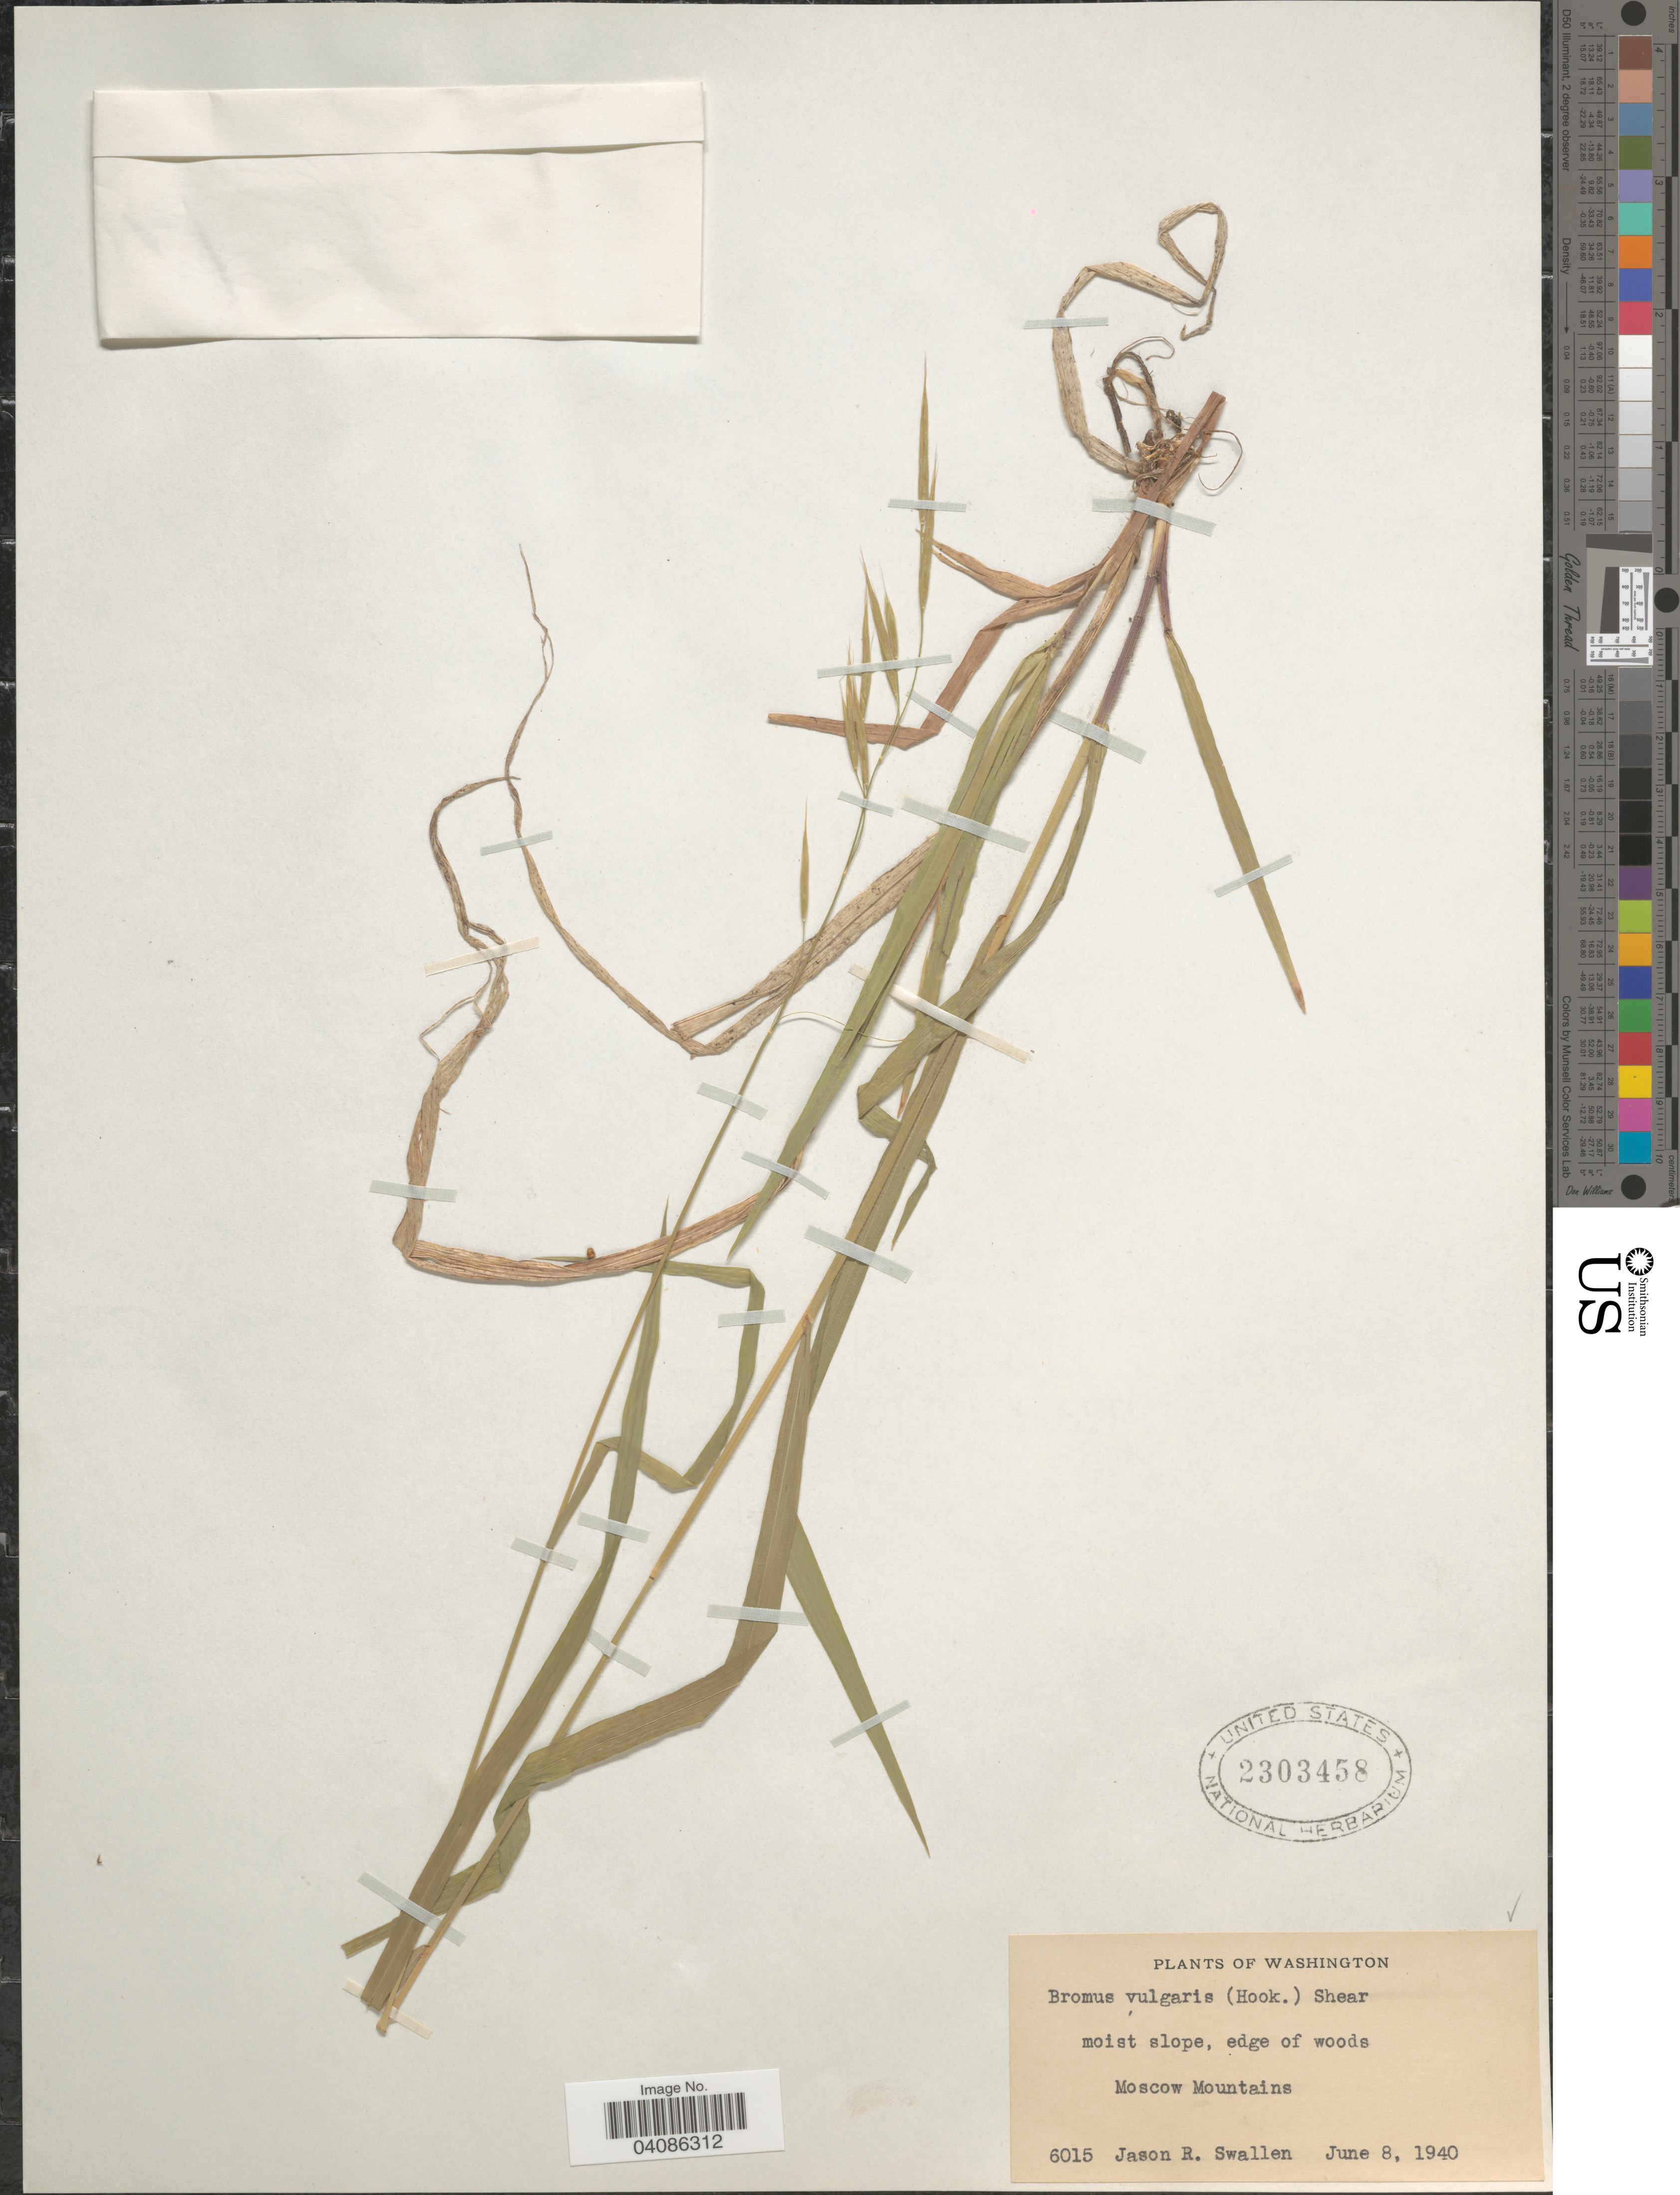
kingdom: Plantae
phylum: Tracheophyta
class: Liliopsida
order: Poales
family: Poaceae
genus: Bromus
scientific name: Bromus vulgaris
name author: (Hook.) Shear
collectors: J. R. Swallen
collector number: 6015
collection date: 1940-06-08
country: United States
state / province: Washington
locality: Moist slope, edge of woods. Moscow Mountains.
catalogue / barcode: US 2303458